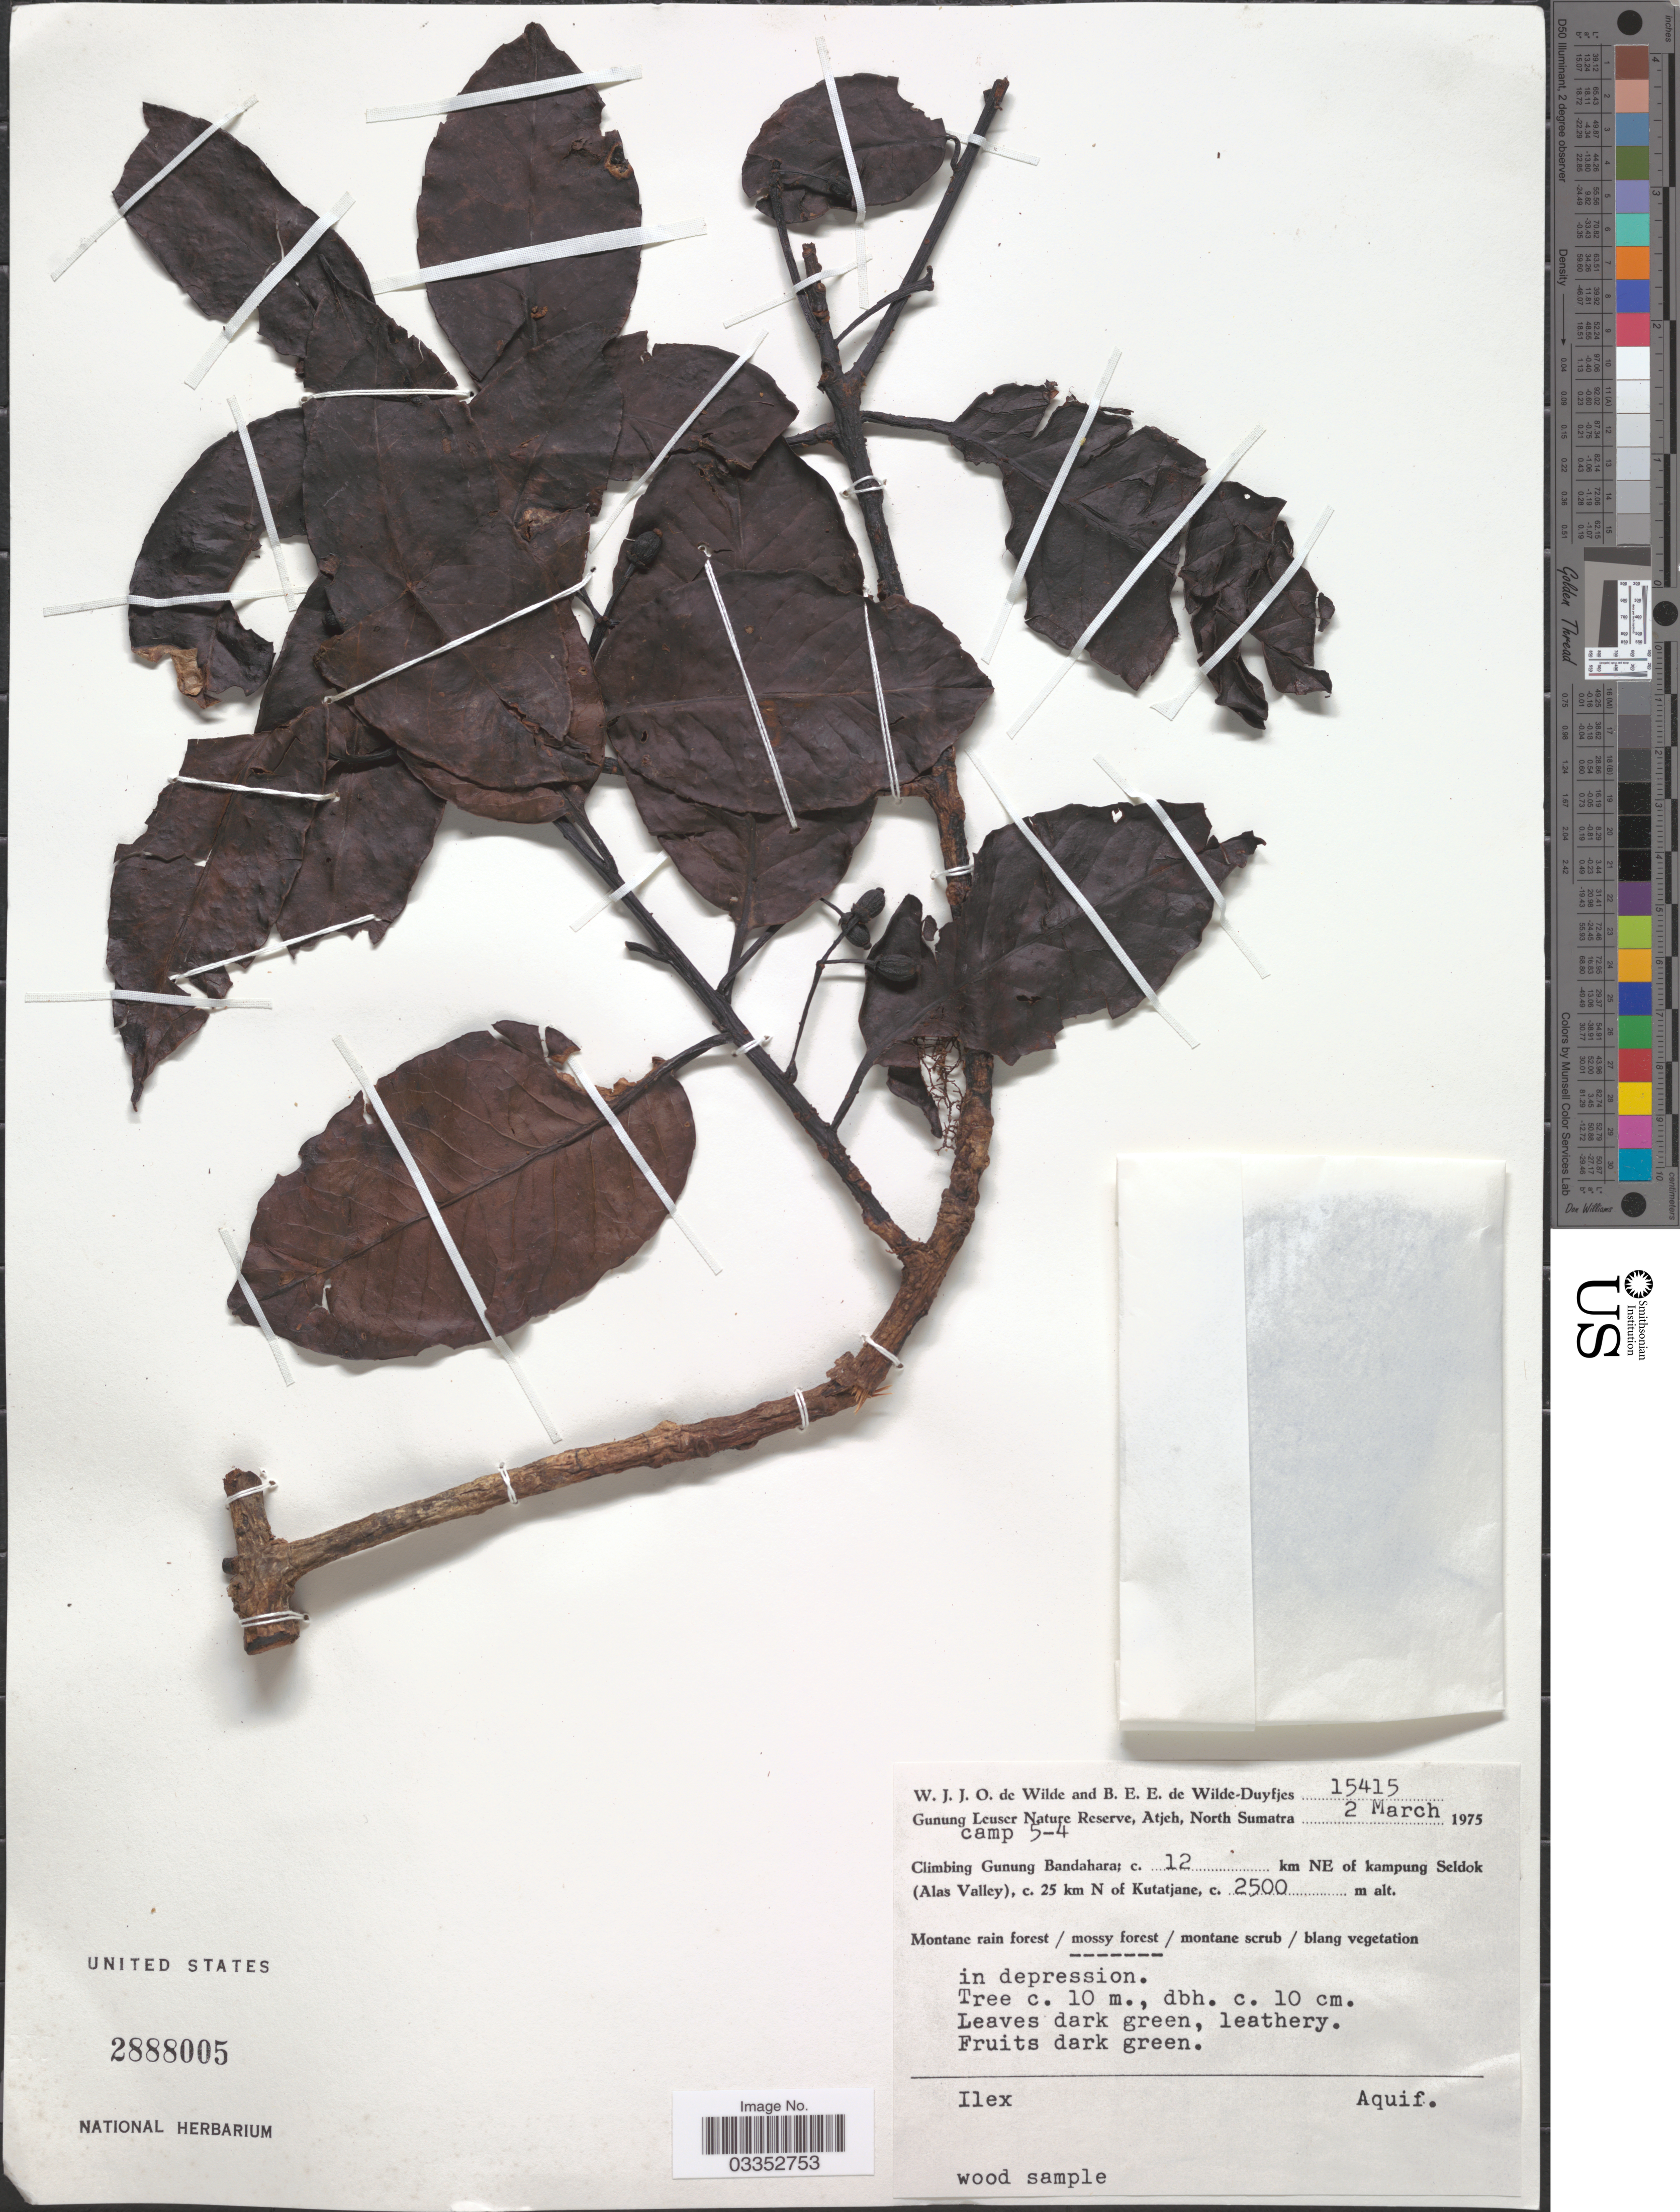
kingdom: Plantae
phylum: Tracheophyta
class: Magnoliopsida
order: Aquifoliales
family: Aquifoliaceae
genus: Ilex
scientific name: Ilex sp.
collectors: W. J. de Wilde & B. E. de Wilde-Duyfjes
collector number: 15415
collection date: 1975-03-02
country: Indonesia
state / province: Sumatra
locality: Gunung Leuser Nature Reserve, Atjeh, North Sumatra. Camp 5-4. Climbing Gunung Bandahara, c. 12 km NE of kampung Seldok (Alas Valley), c. 25 km N of Kutatjane.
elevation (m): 2500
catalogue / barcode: US 2888005